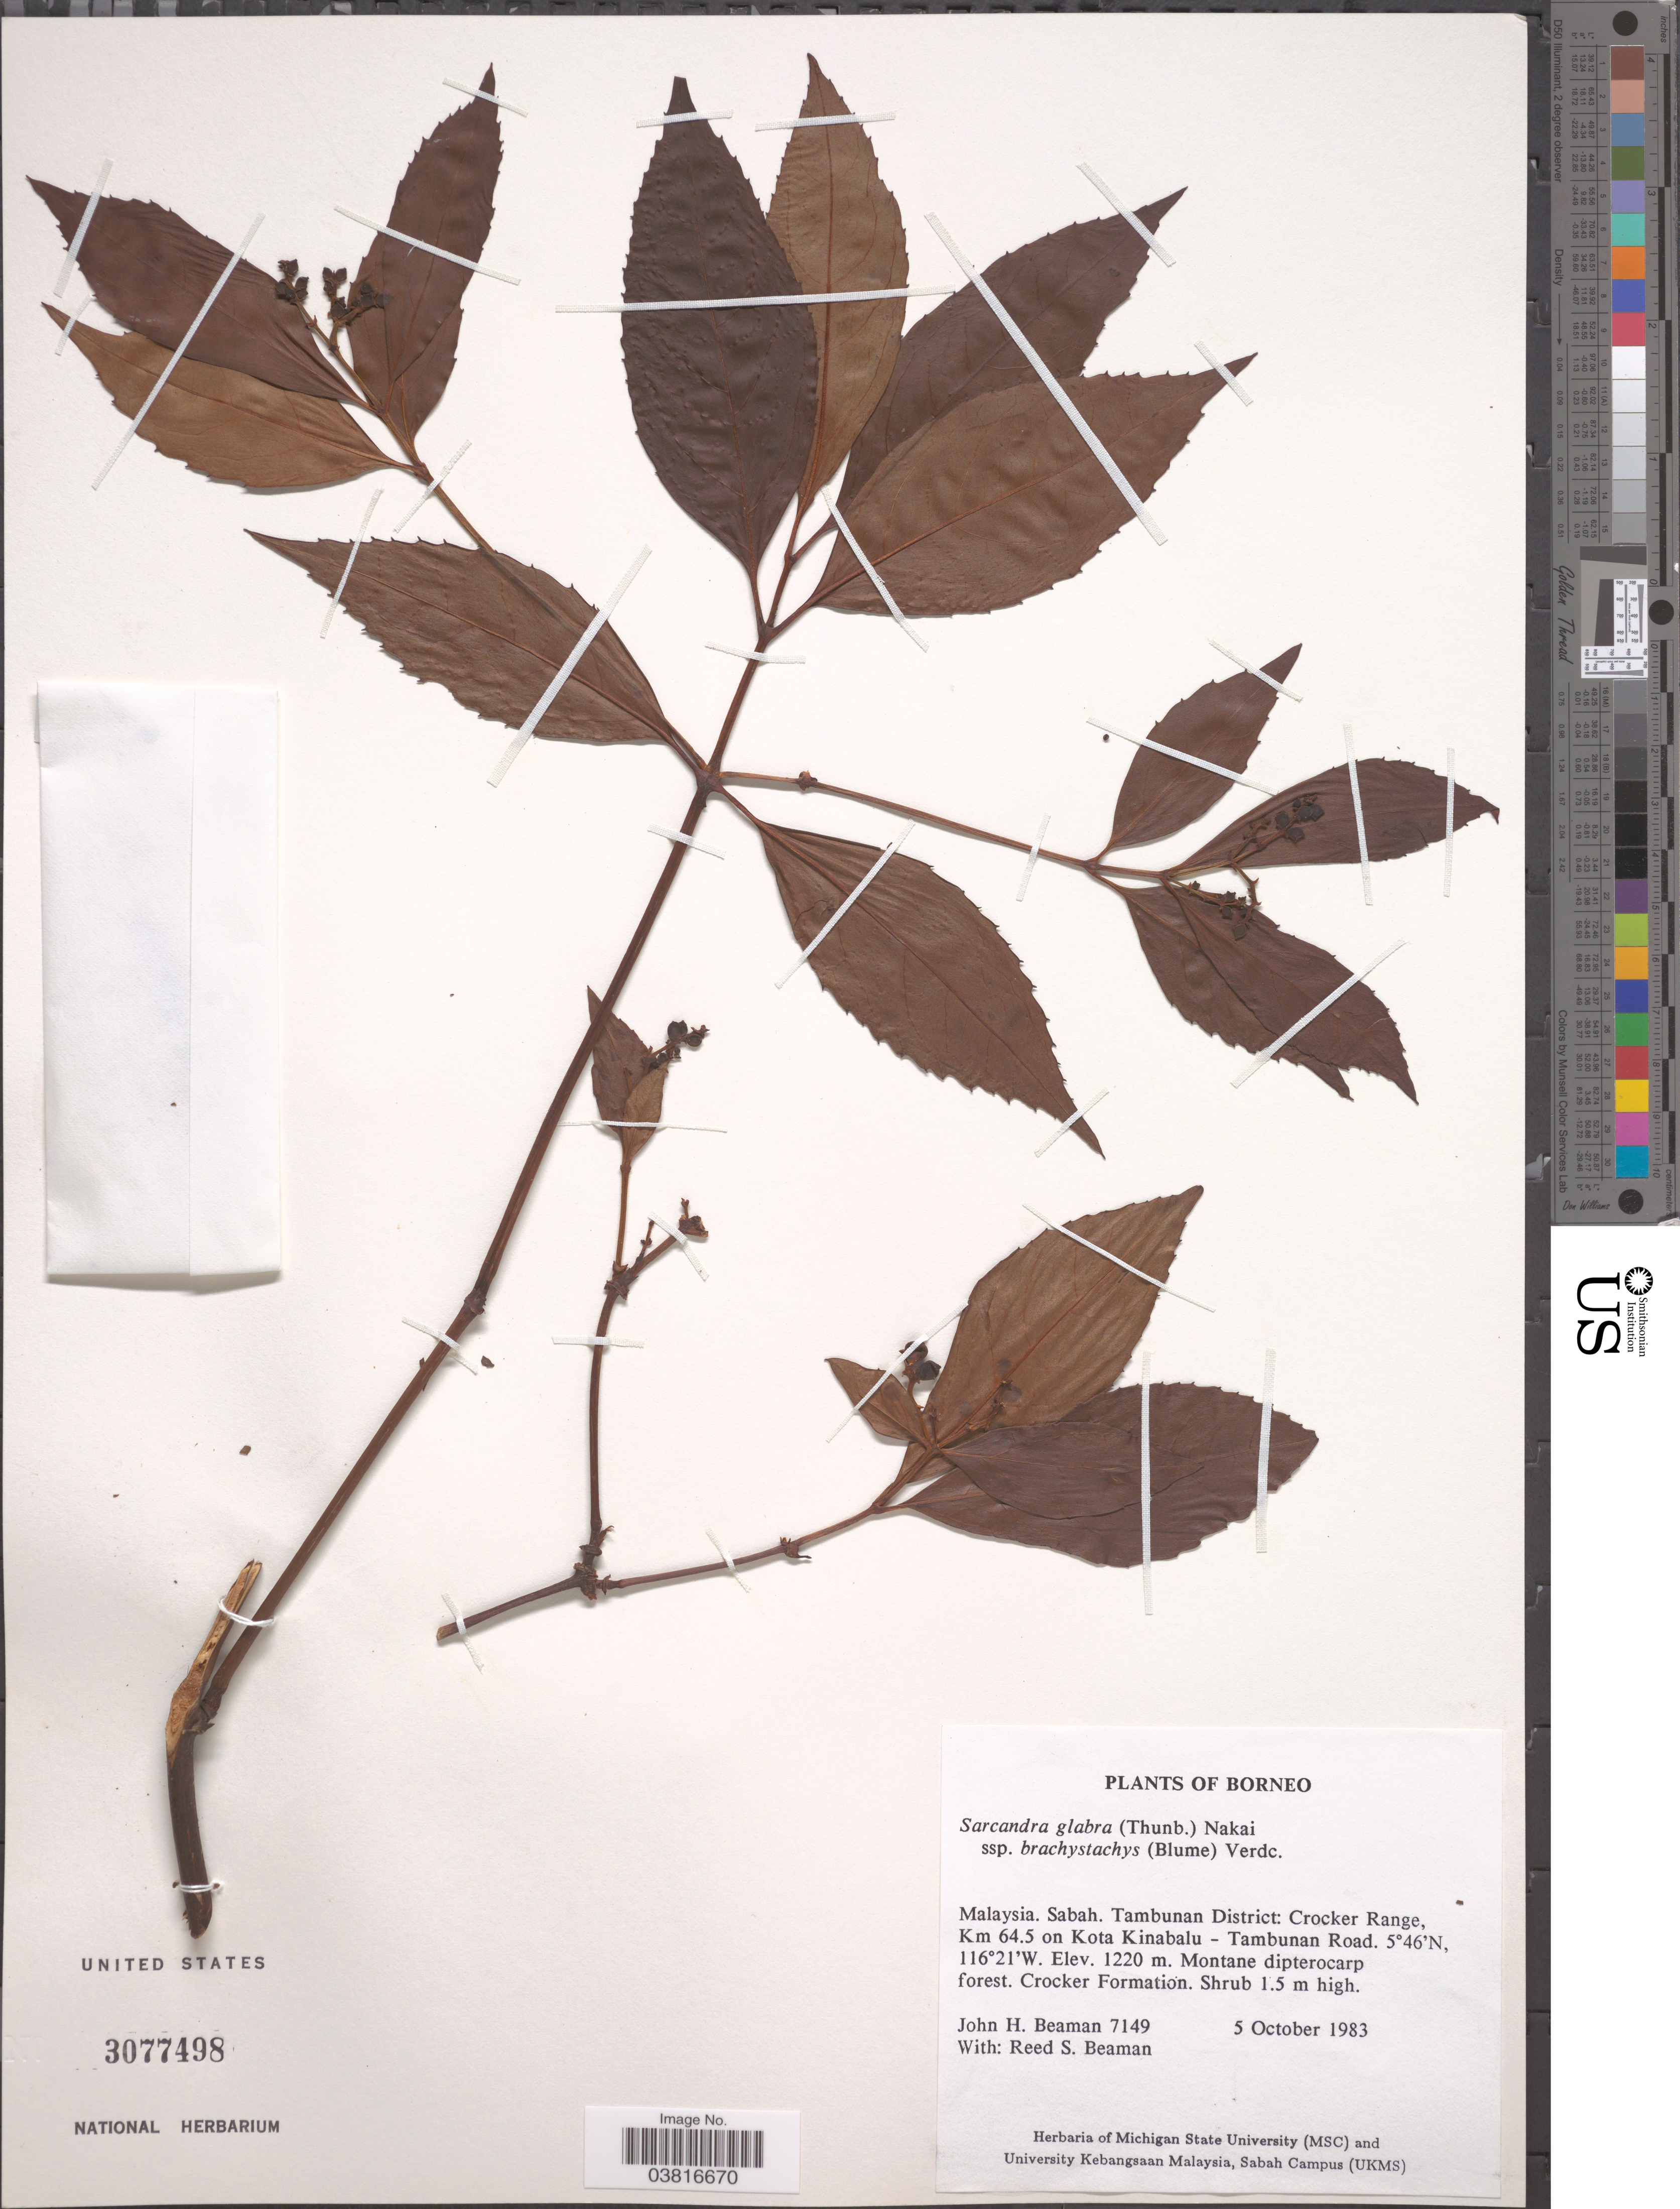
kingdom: Plantae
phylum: Tracheophyta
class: Magnoliopsida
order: Chloranthales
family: Chloranthaceae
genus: Sarcandra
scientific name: Sarcandra glabra subsp. brachystachys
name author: (Blume) Verdc.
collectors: J. H. Beaman & R. S. Beaman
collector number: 7149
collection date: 1983-10-05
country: Malaysia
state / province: Sabah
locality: Borneo. Tambunan District: Crocker Range, Km 64.5 on Kota Kinabalu - Tambunan Road. Crocker Formation.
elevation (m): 1220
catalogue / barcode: US 3077498